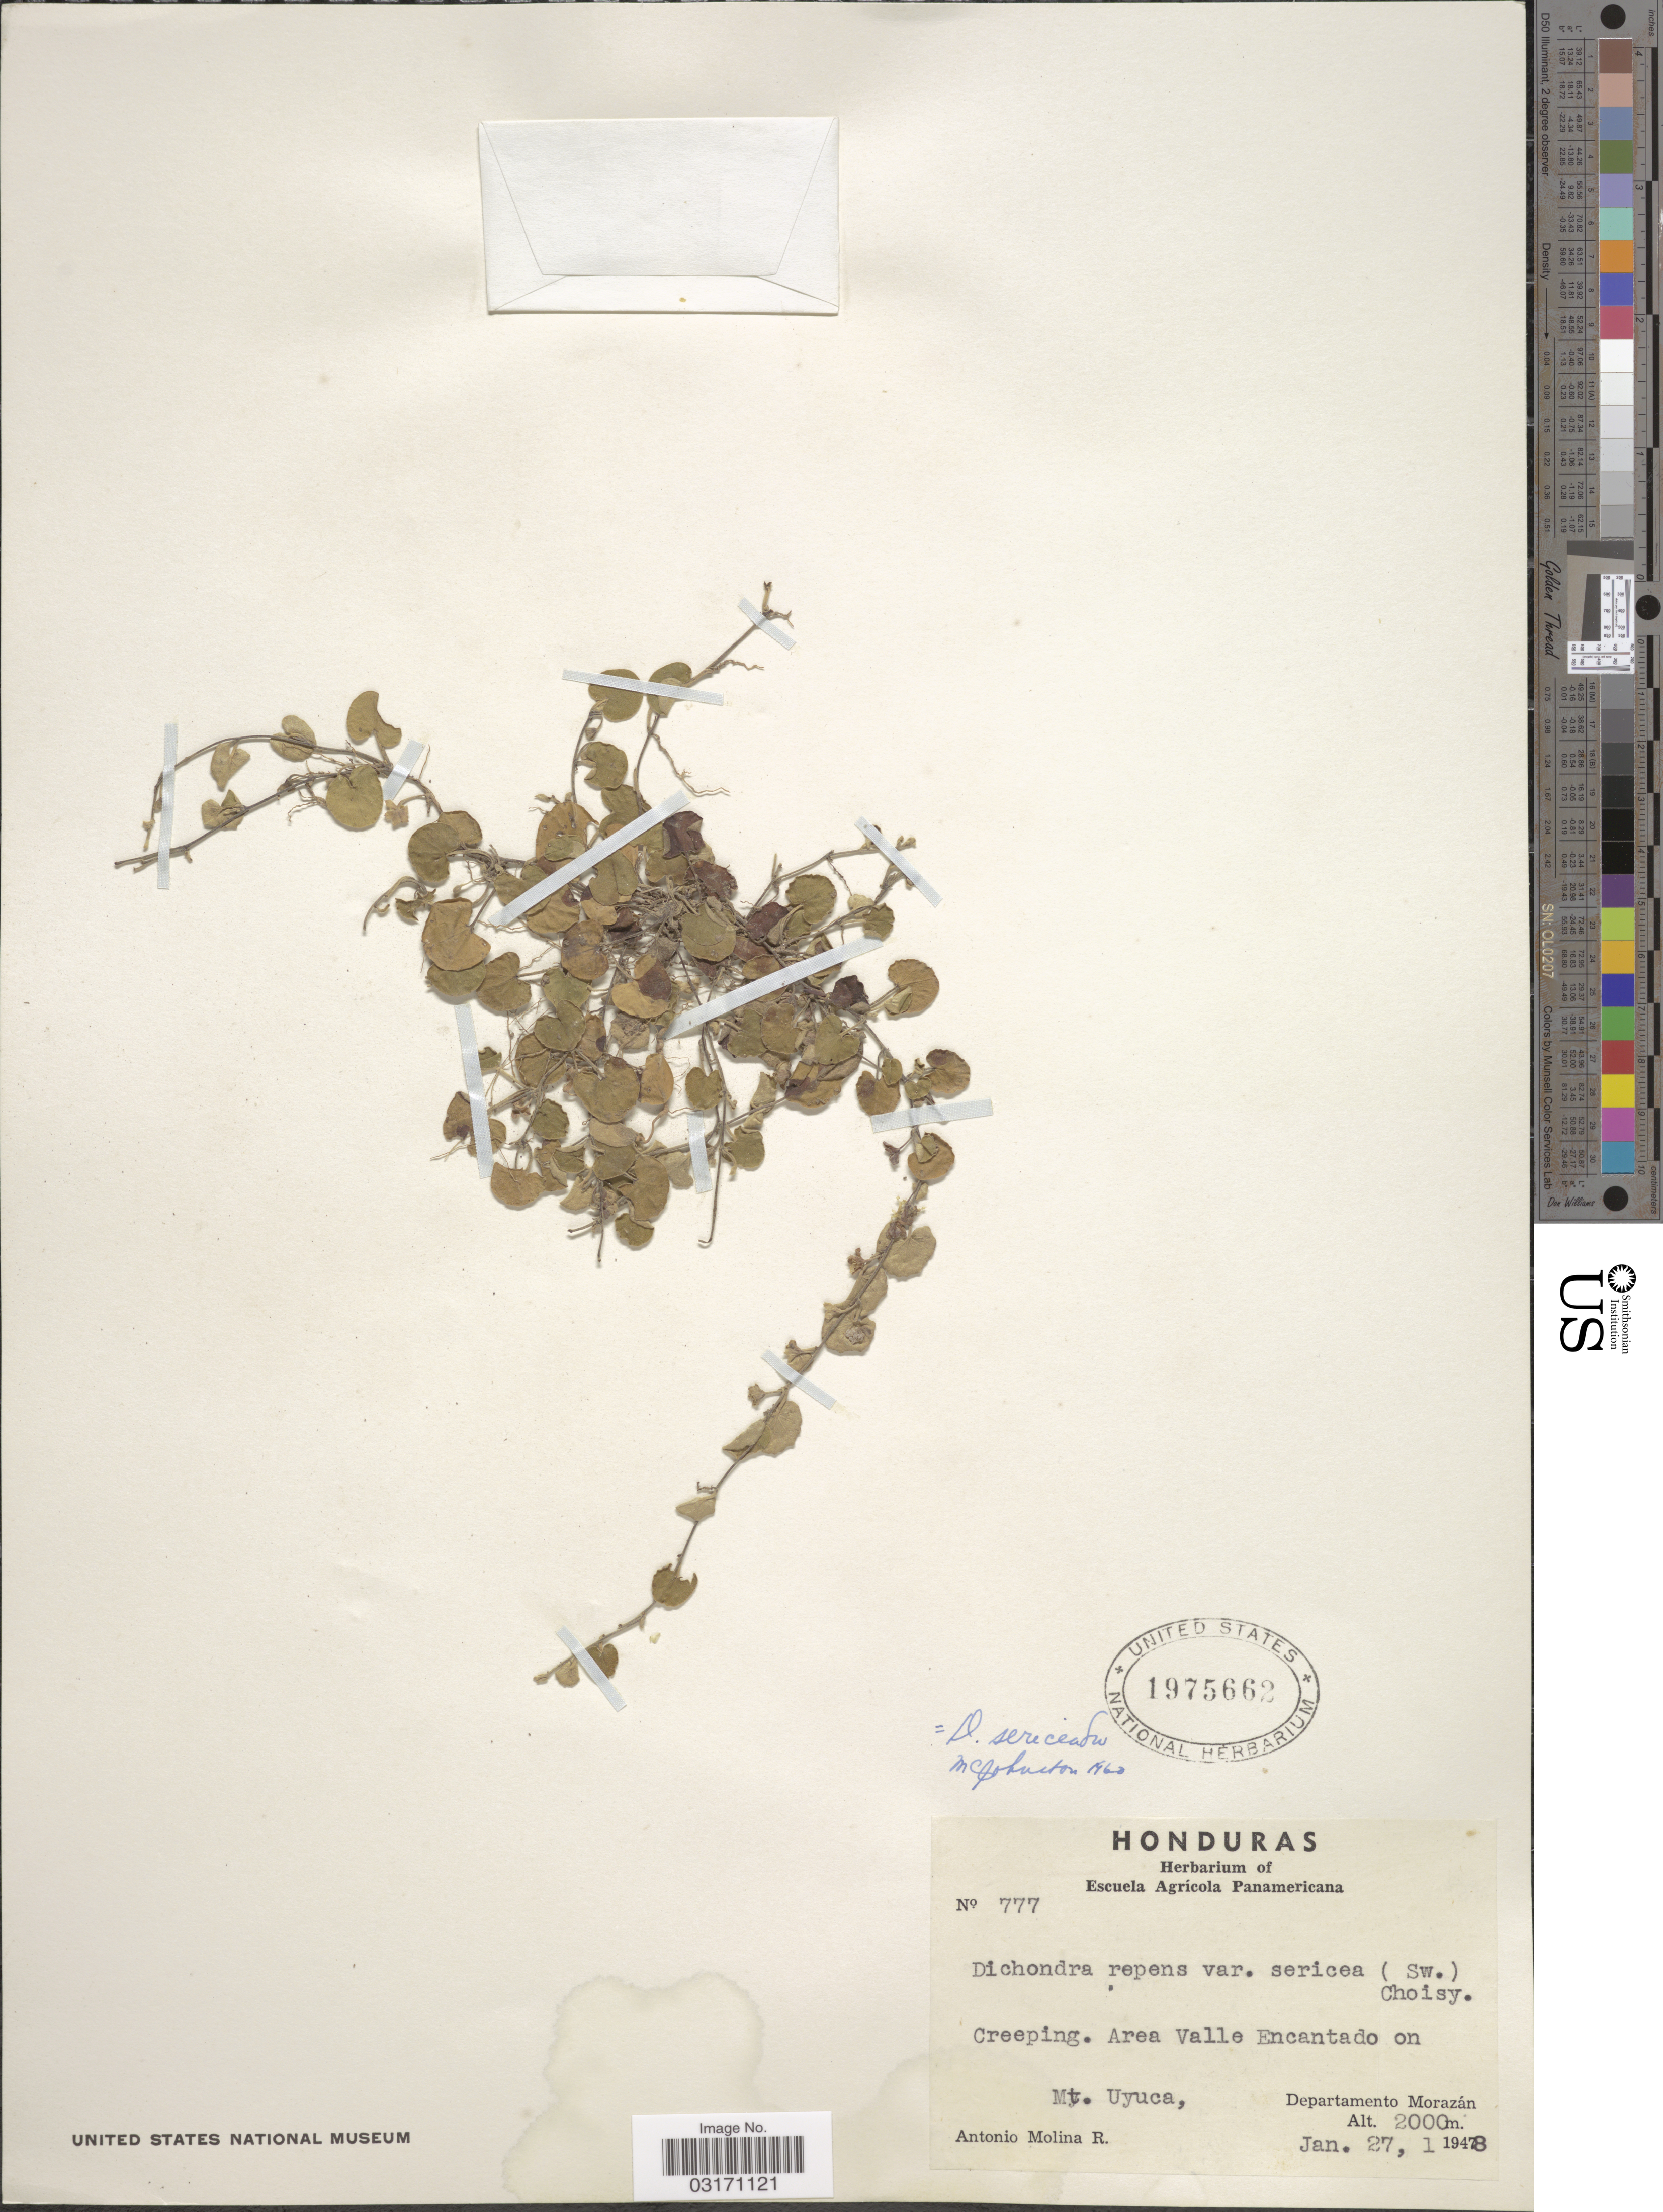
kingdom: Plantae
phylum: Tracheophyta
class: Magnoliopsida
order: Solanales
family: Convolvulaceae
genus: Dichondra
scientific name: Dichondra sericea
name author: Sw.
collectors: A. Molina R.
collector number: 777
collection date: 1948-01-27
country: Honduras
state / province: Fco. Morazán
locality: Area Valle Encantado on Mt. Uyuca, Departamento Morazán.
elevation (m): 2000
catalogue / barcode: US 1975662